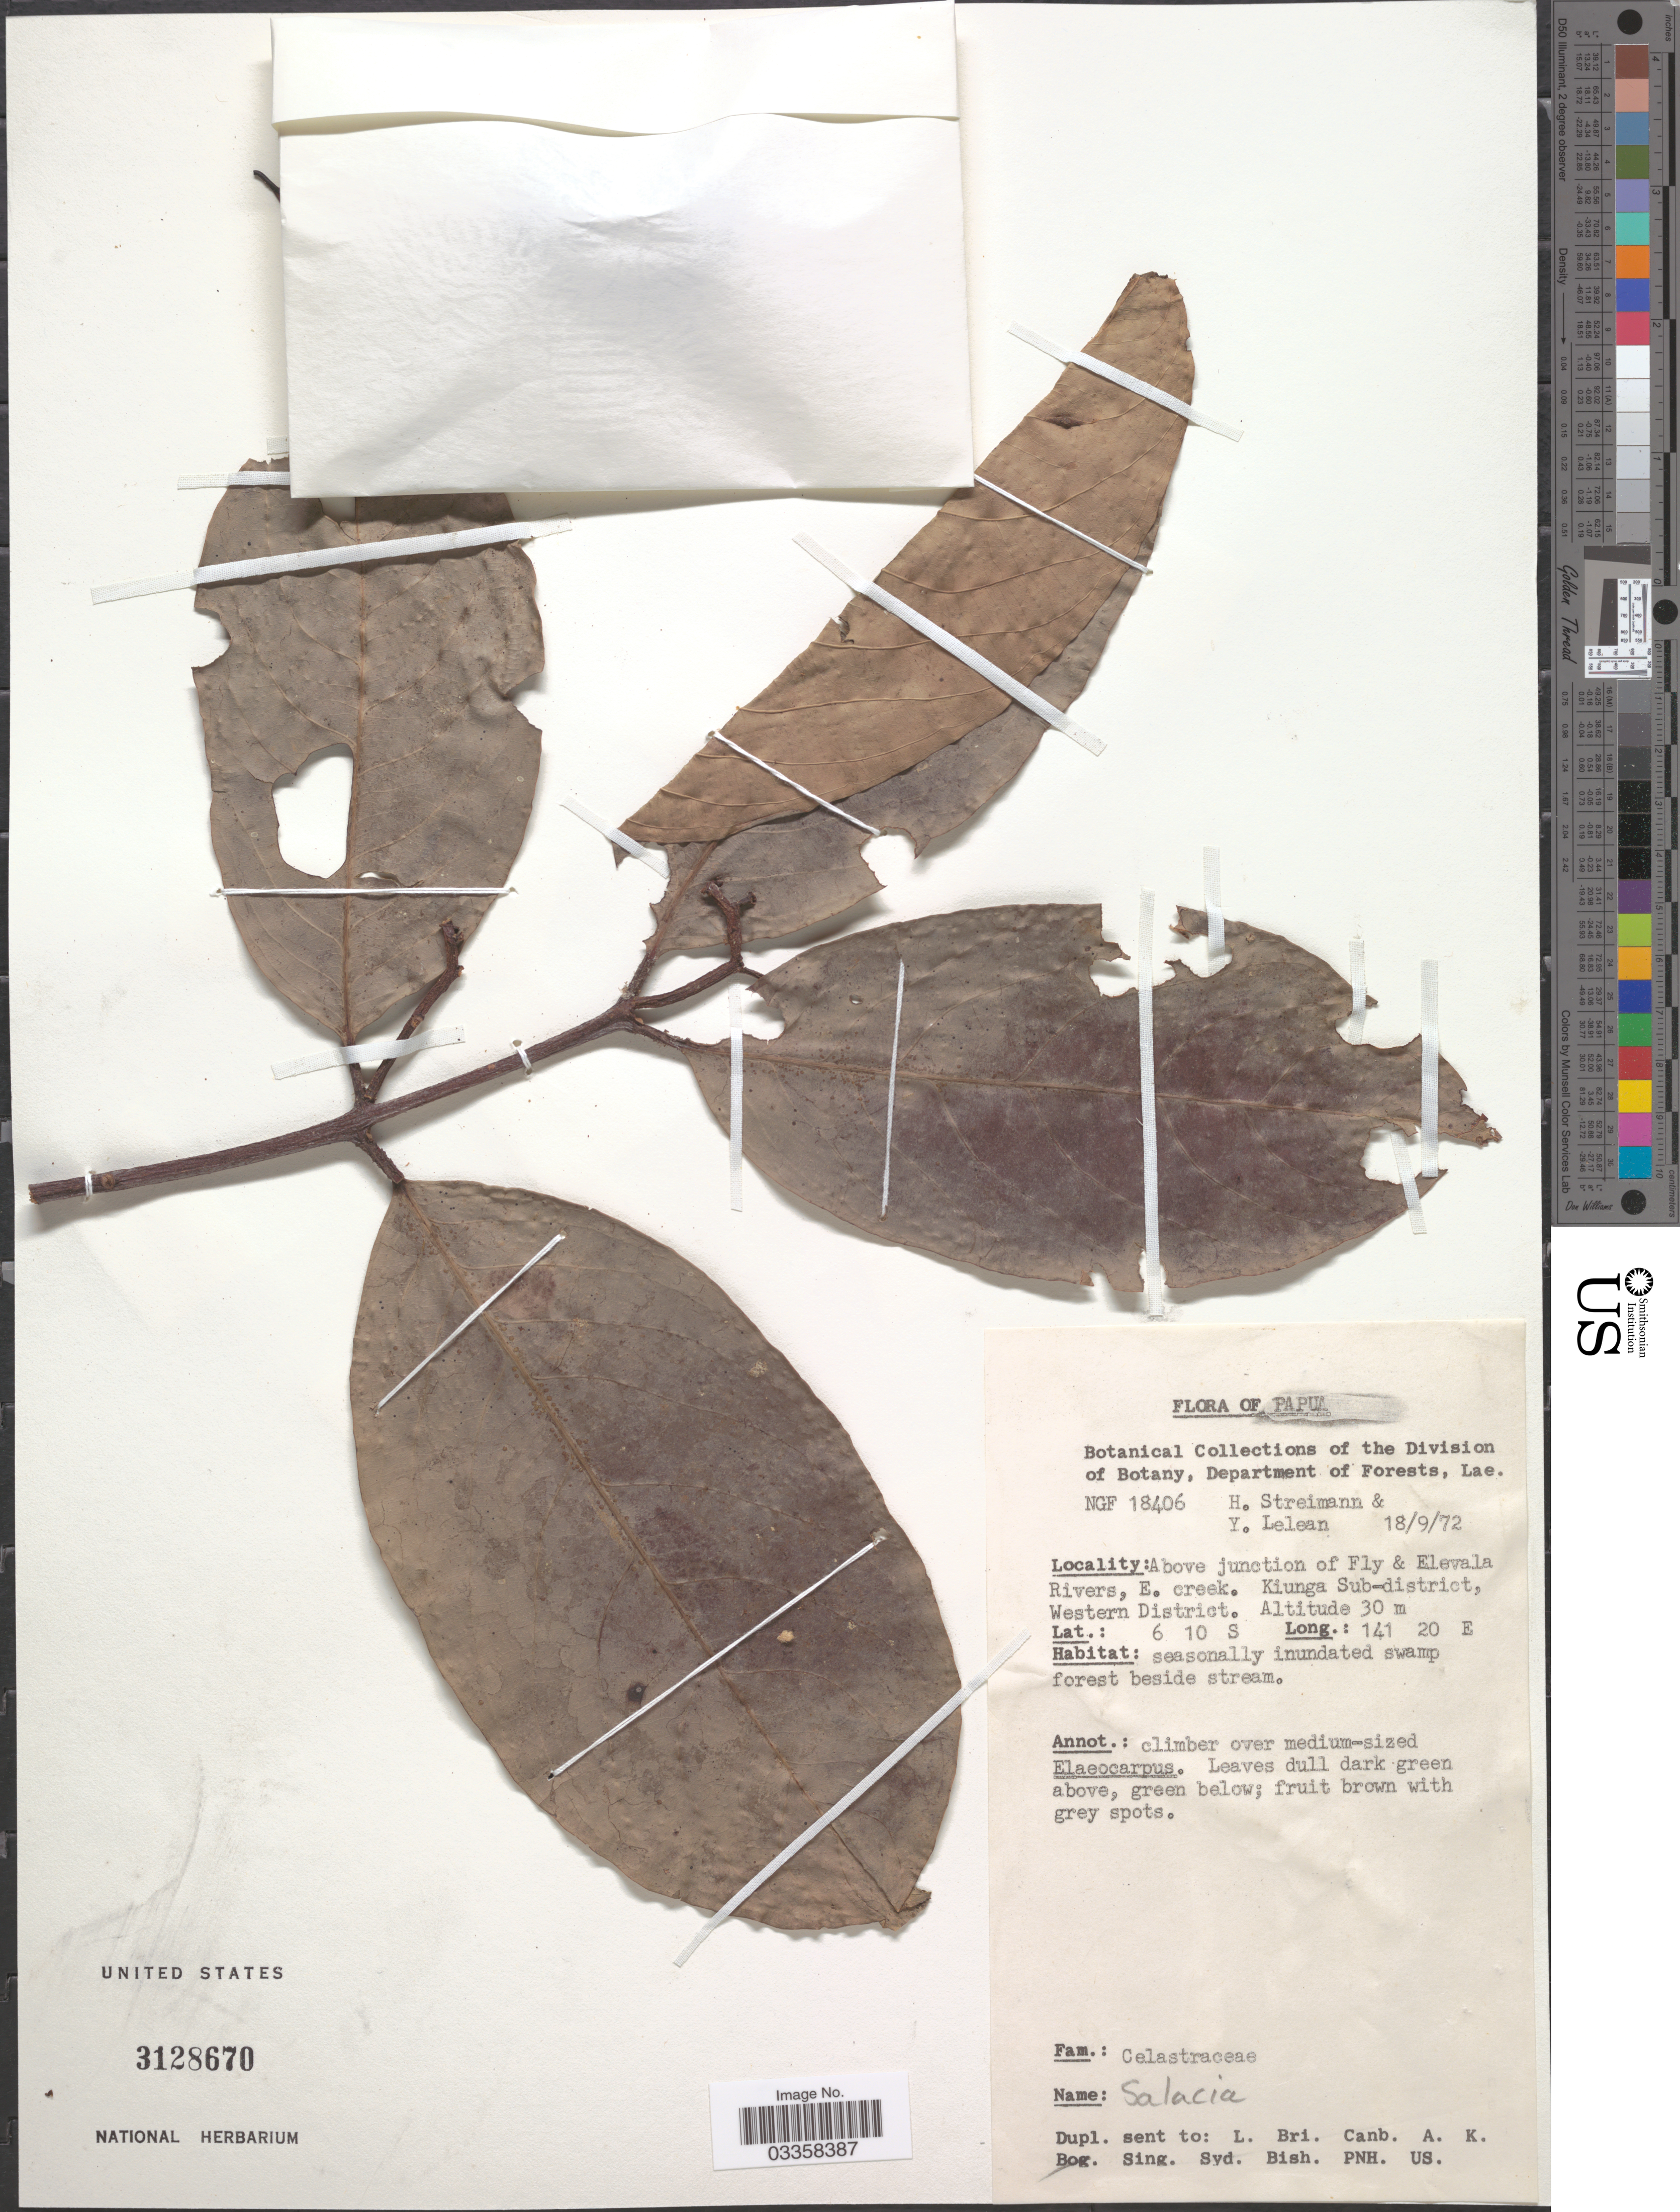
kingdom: Plantae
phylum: Tracheophyta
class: Magnoliopsida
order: Celastrales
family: Celastraceae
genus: Salacia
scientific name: Salacia sp.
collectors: H. Streimann & Y. Lelean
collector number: NGF 18406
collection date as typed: Transcribed d/m/y: 18/9/72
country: Papua New Guinea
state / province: Manus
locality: Papua. Above junction of Fly & Elevala Rivers, E. creek. Kiunga Sub-distrct, Western District.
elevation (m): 30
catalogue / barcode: US 3128670